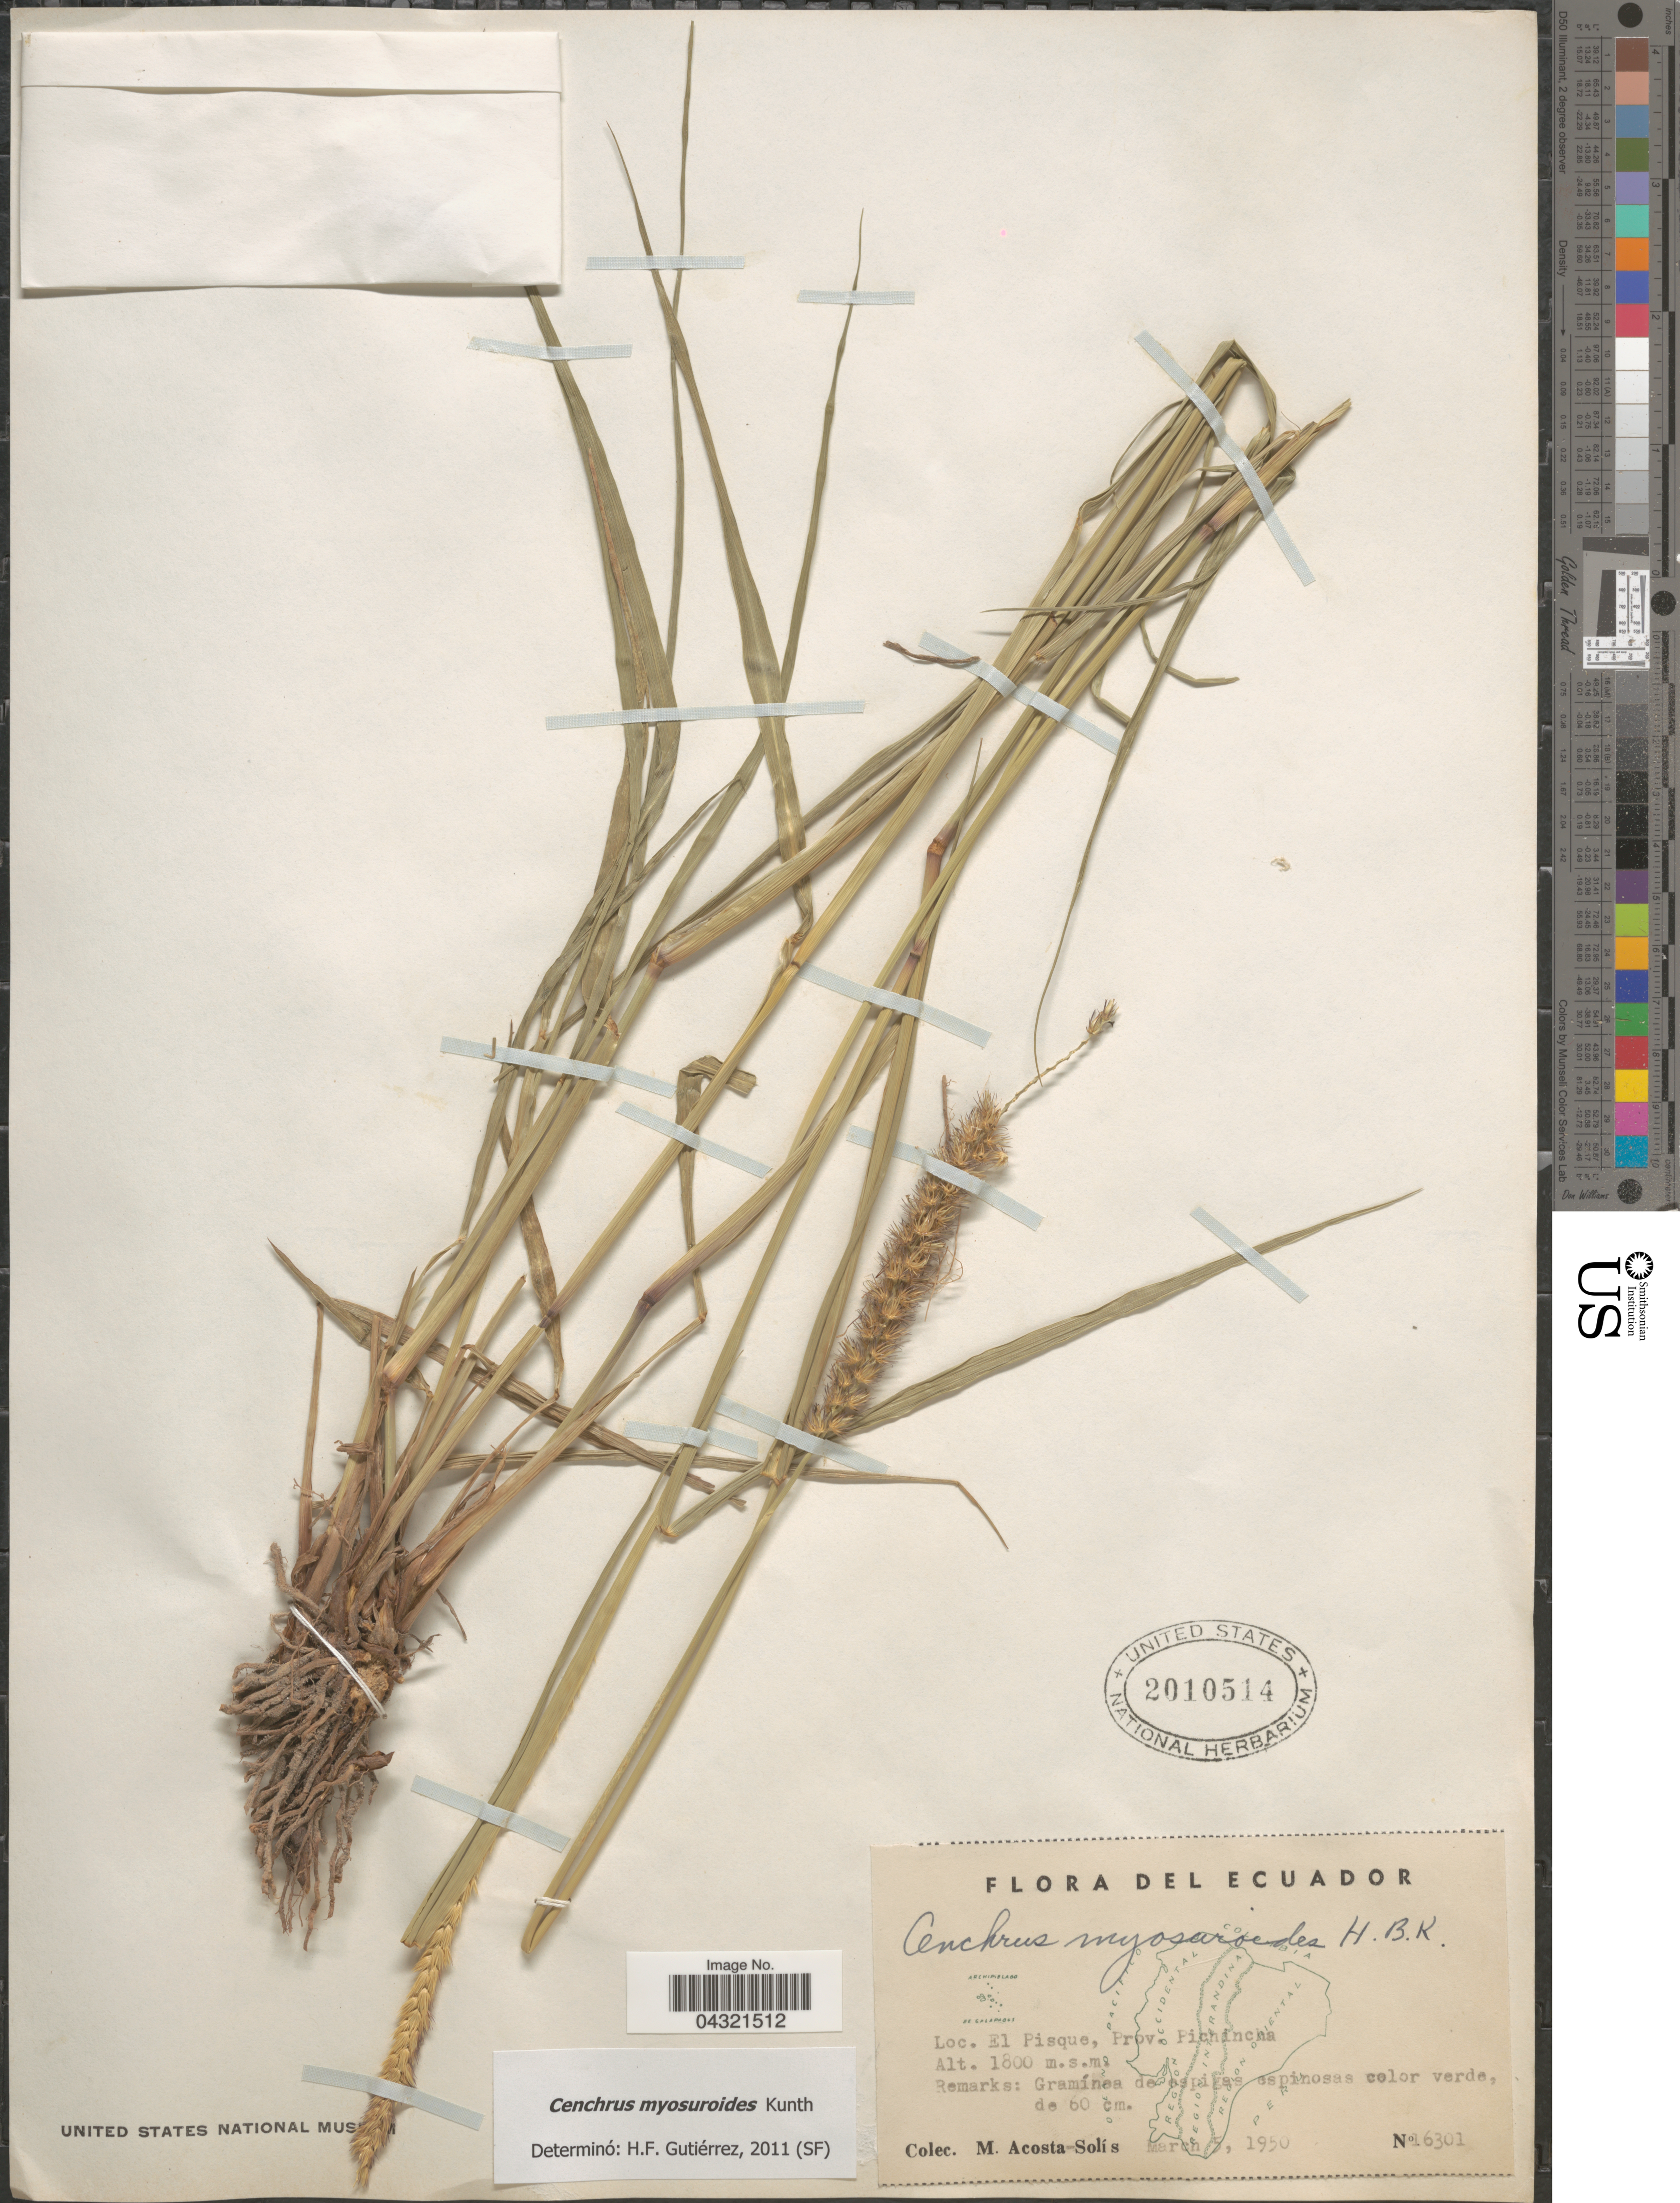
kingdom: Plantae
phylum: Tracheophyta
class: Liliopsida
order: Poales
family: Poaceae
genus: Cenchrus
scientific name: Cenchrus myosuroides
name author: Kunth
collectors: M. Acosta Solis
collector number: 16301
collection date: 1950-03-05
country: Ecuador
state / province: Pichincha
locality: El Pisque.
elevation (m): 1800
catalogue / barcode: US 2010514